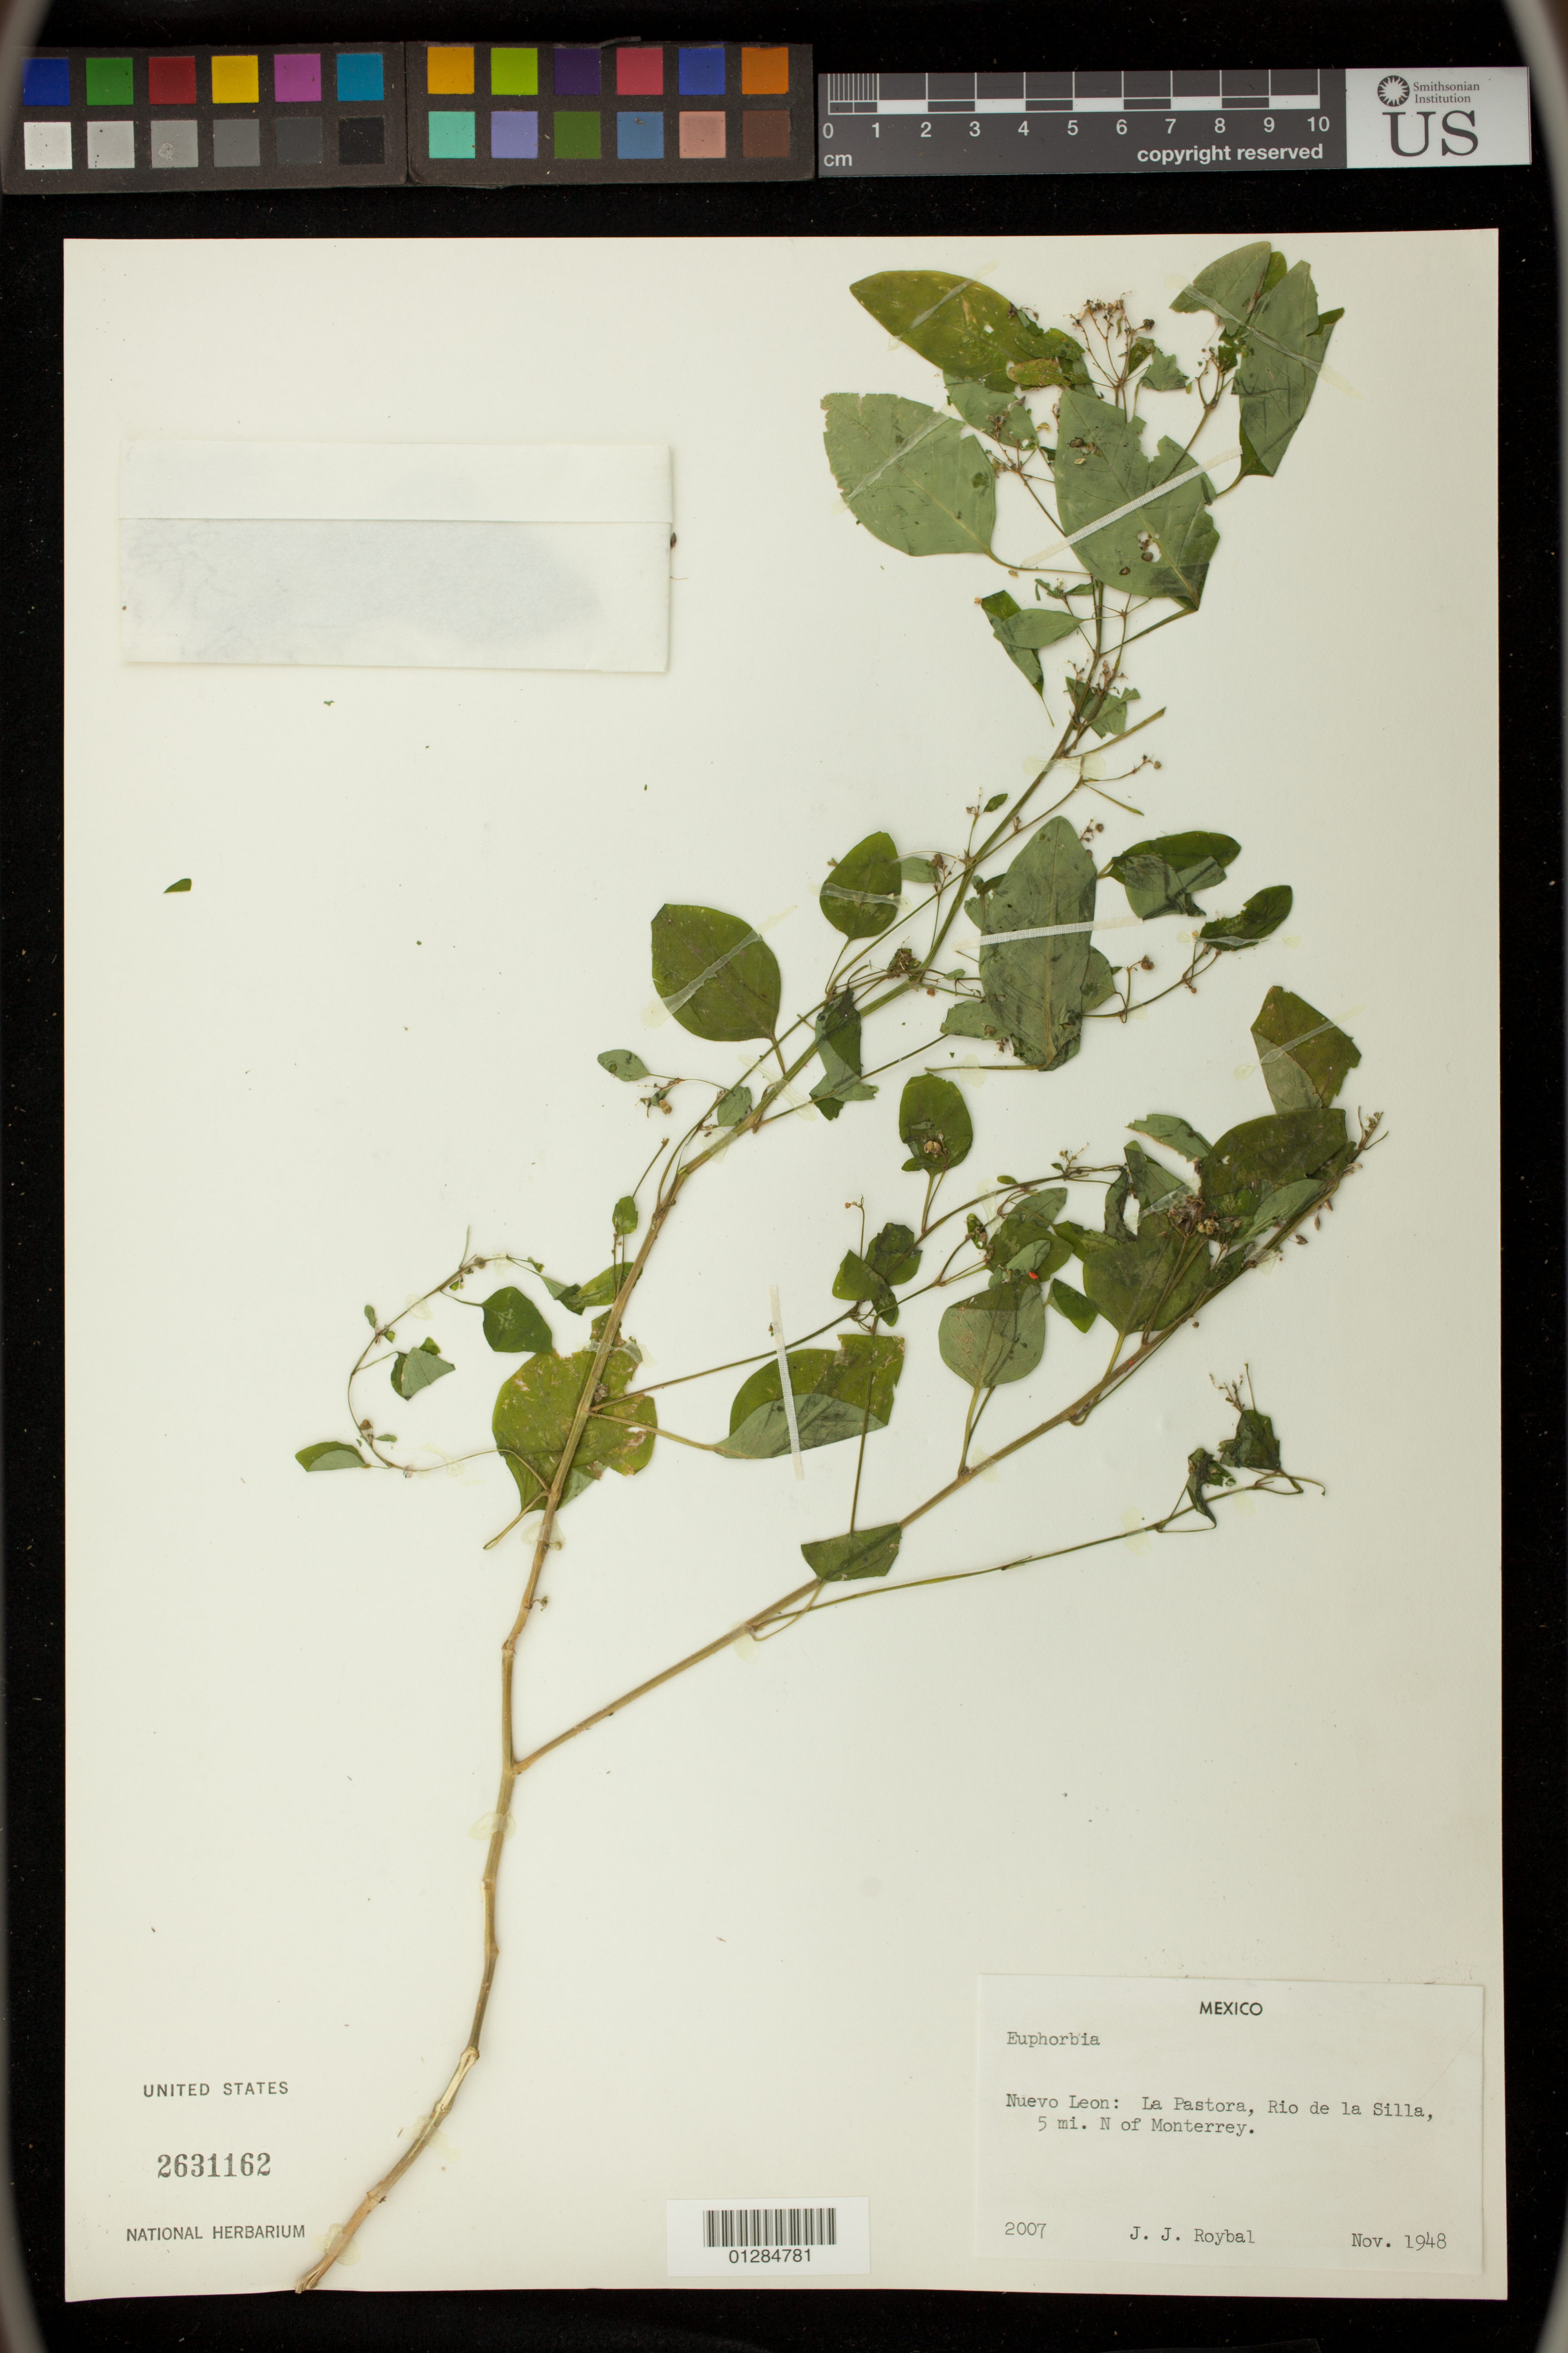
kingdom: Plantae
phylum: Tracheophyta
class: Magnoliopsida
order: Malpighiales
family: Euphorbiaceae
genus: Euphorbia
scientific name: Euphorbia sp.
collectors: J. J. Roybal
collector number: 2007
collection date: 1948-11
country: Mexico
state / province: Nuevo León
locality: La Pastora, Rio de la Silla 5 mi. N. of Monterrey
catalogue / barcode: US 2631162